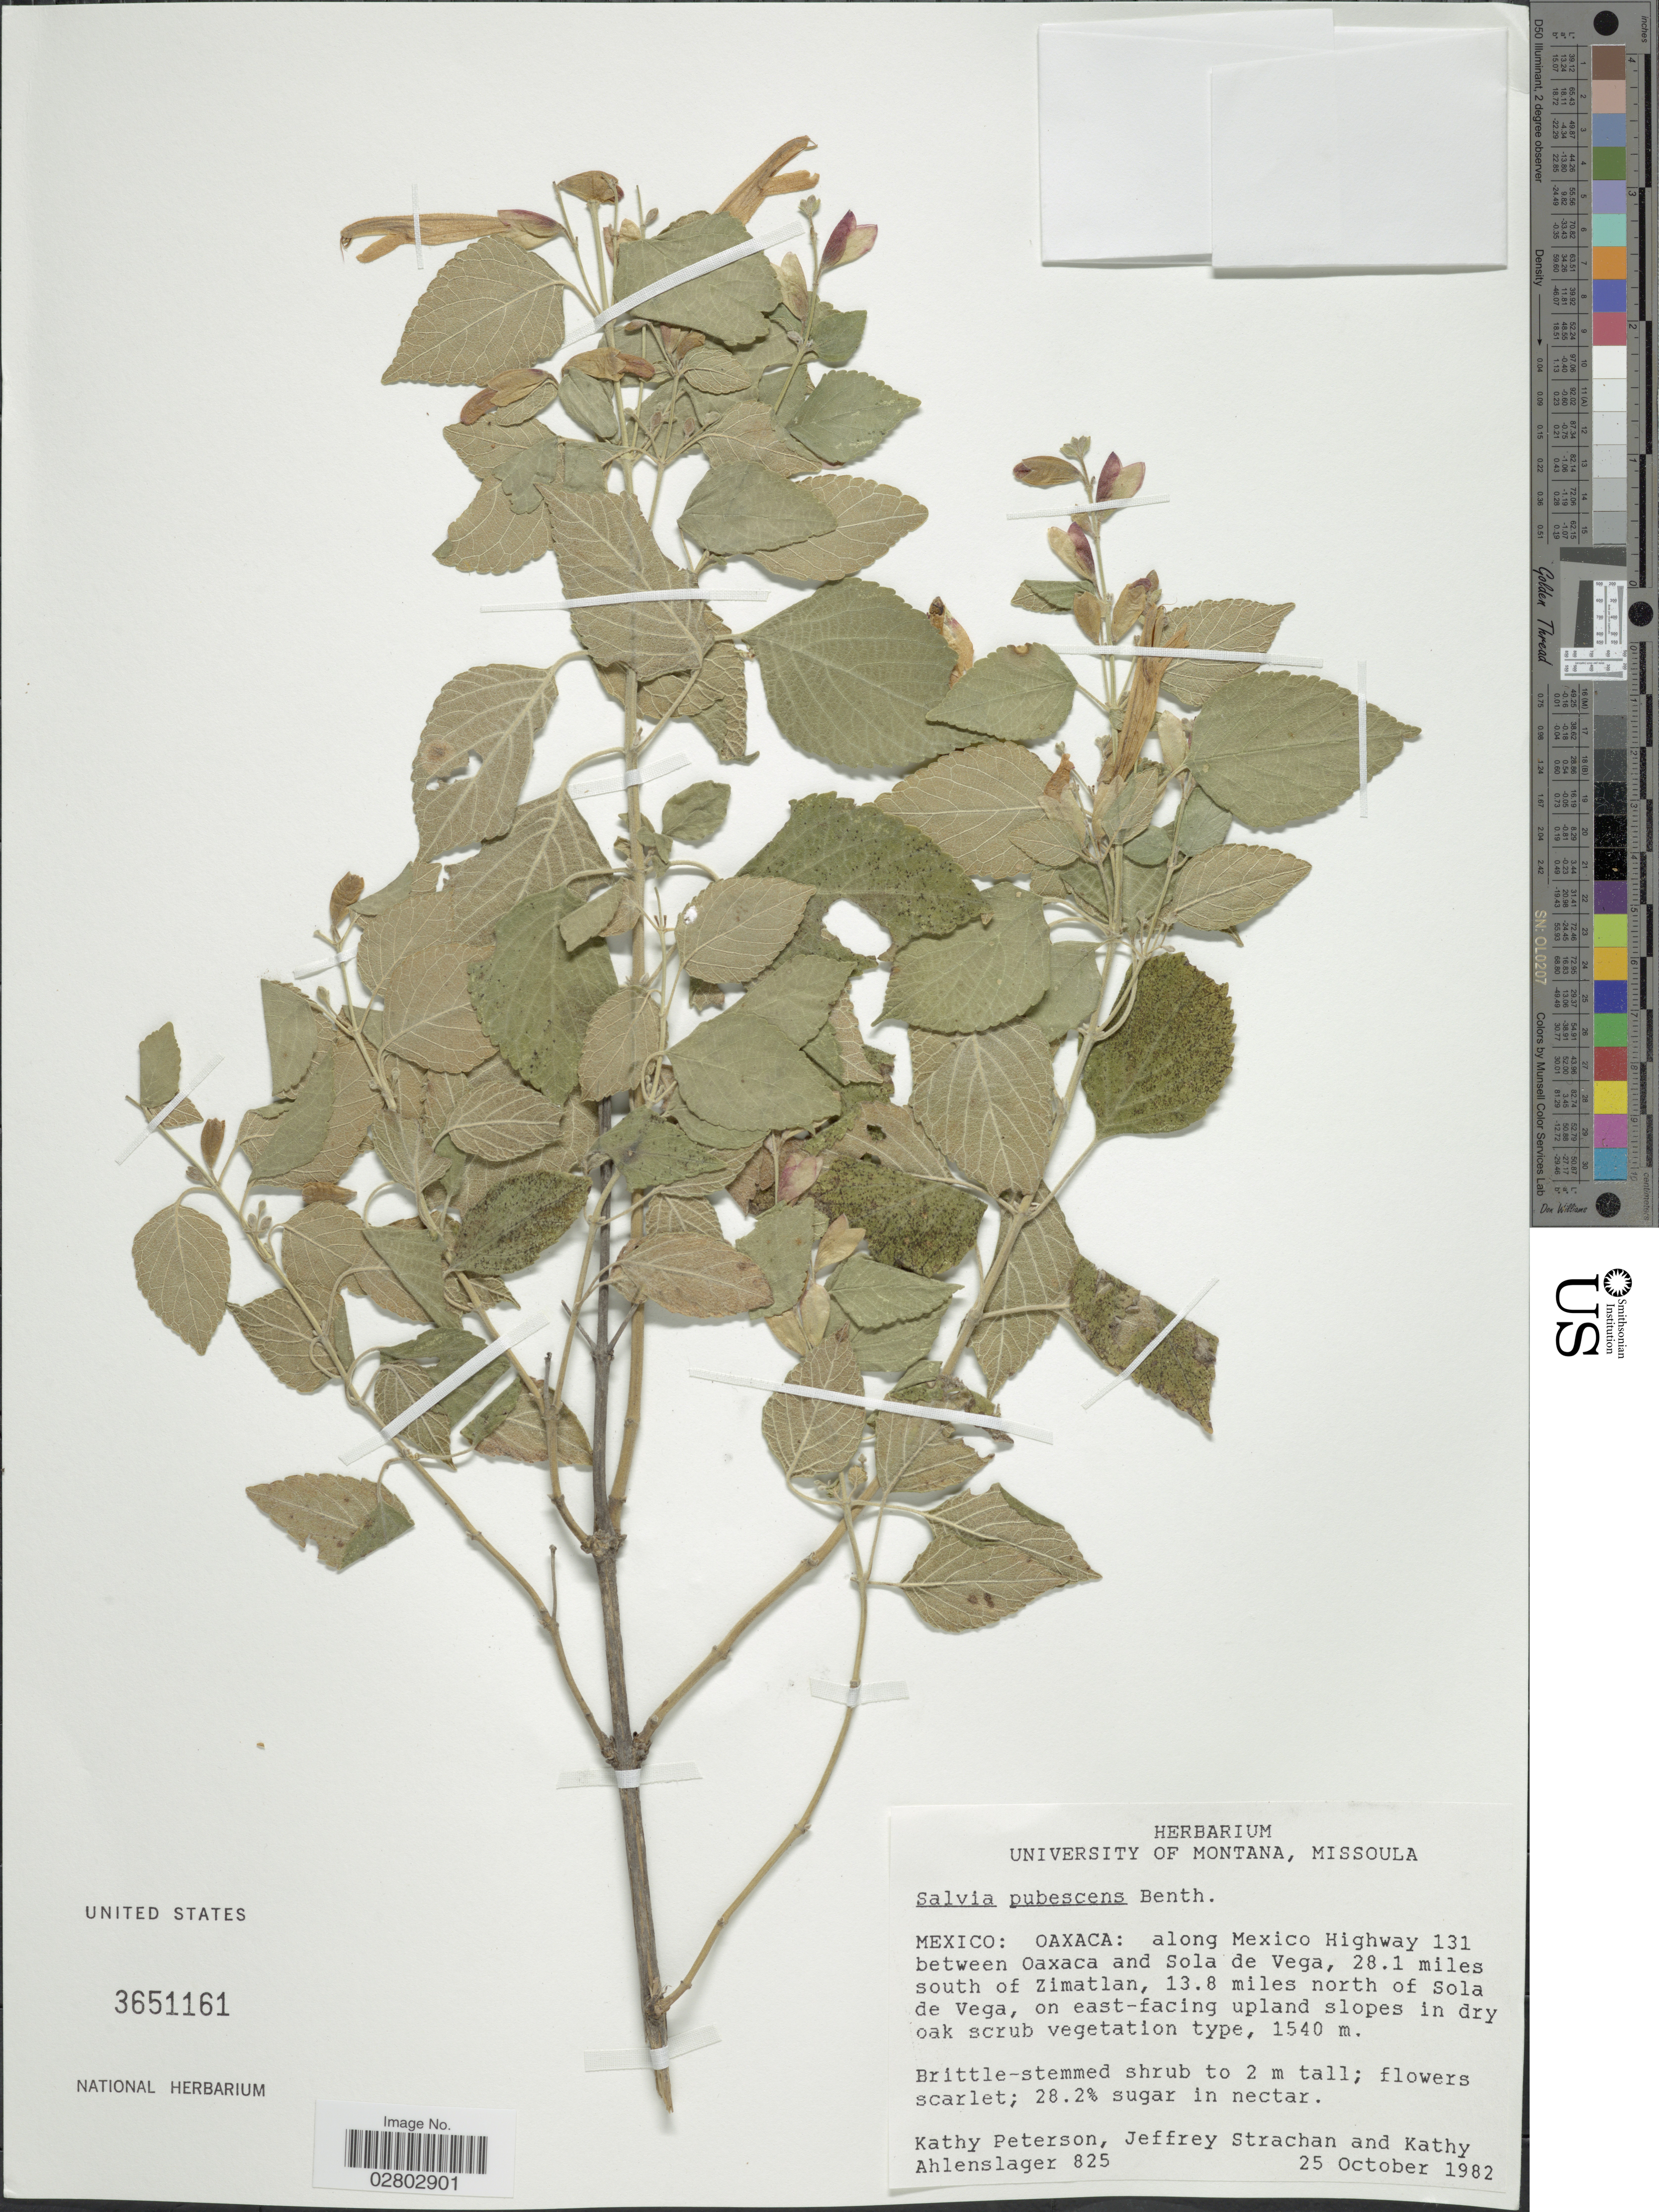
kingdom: Plantae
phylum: Tracheophyta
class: Magnoliopsida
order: Lamiales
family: Lamiaceae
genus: Salvia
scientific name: Salvia pubescens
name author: Benth.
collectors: K. Peterson, J. Strachan & K. Ahlenslager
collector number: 825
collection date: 1982-10-25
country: Mexico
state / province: Oaxaca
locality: Along Mexico Highway 131 between Oaxaca and Sola de Vega, 28.1 miles south of Zimatlan, 13.8 miles north of Sola de Vega, on east-facing upland slopes.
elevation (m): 1540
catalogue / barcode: US 3651161